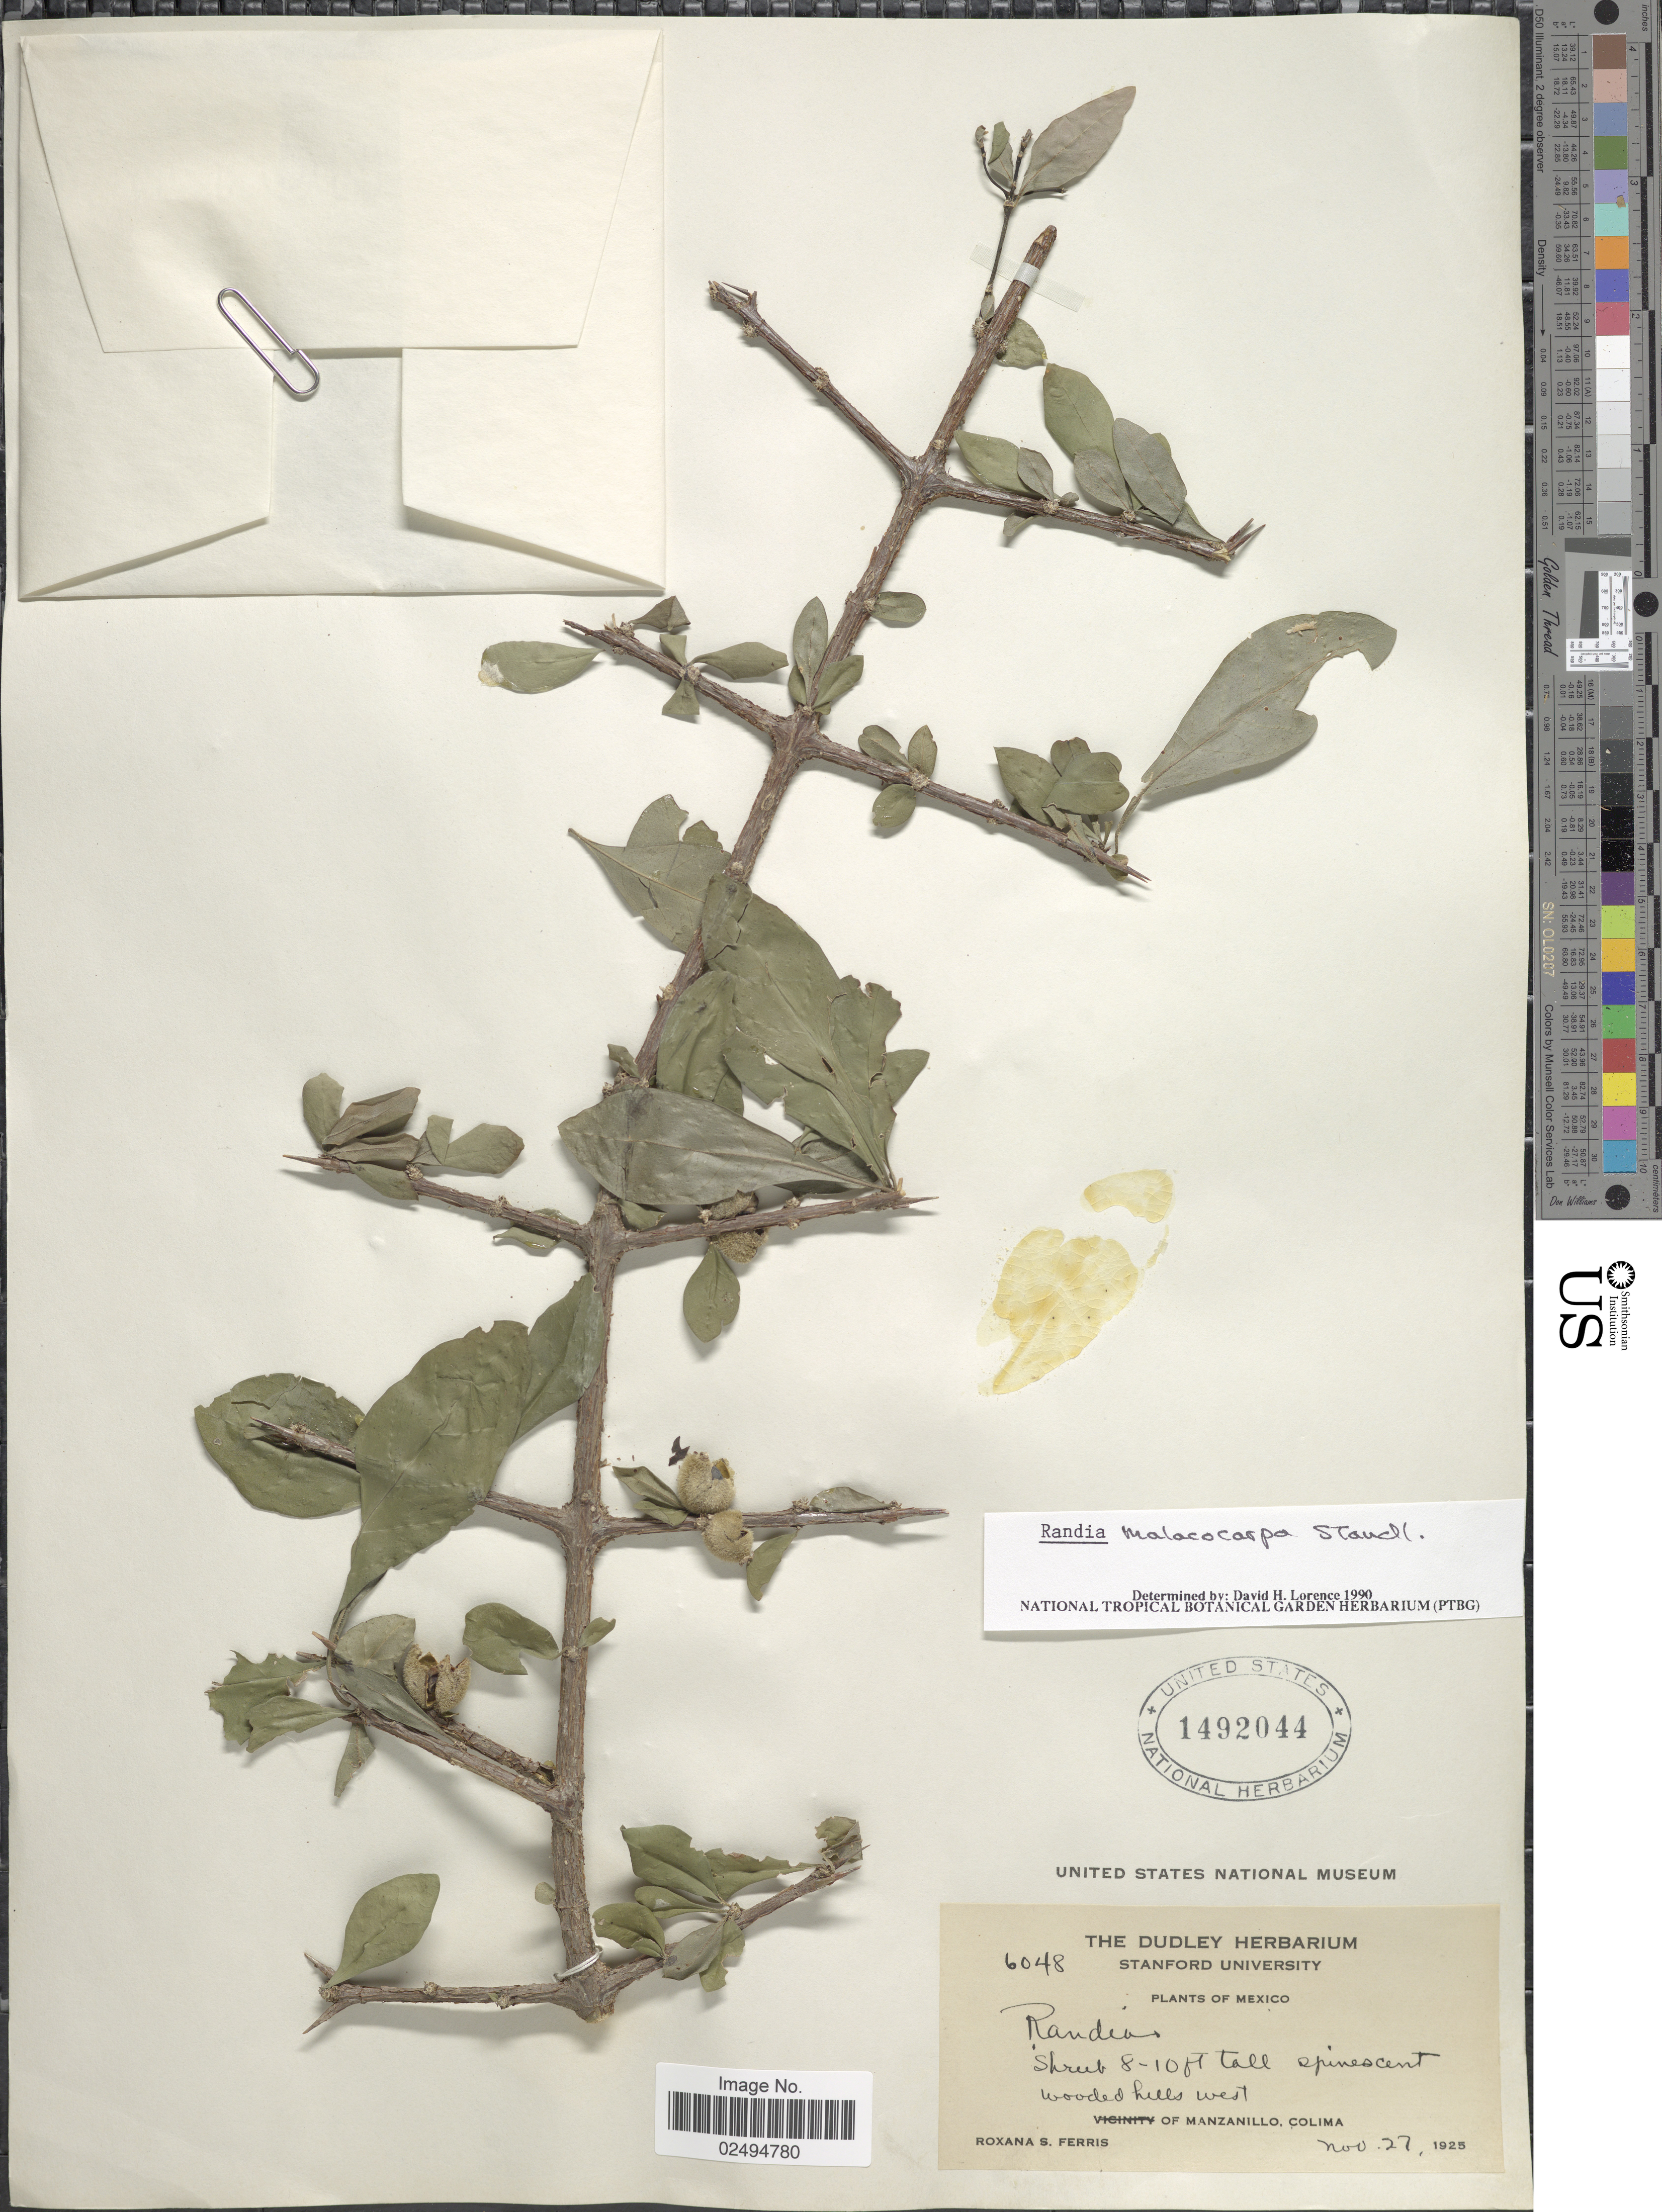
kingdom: Plantae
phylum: Tracheophyta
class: Magnoliopsida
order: Gentianales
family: Rubiaceae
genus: Randia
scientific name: Randia malacocarpa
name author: Standl.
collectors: R. S. Ferris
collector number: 6048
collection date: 1925-11-27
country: Mexico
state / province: Colima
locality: Manzanillo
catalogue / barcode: US 1492044